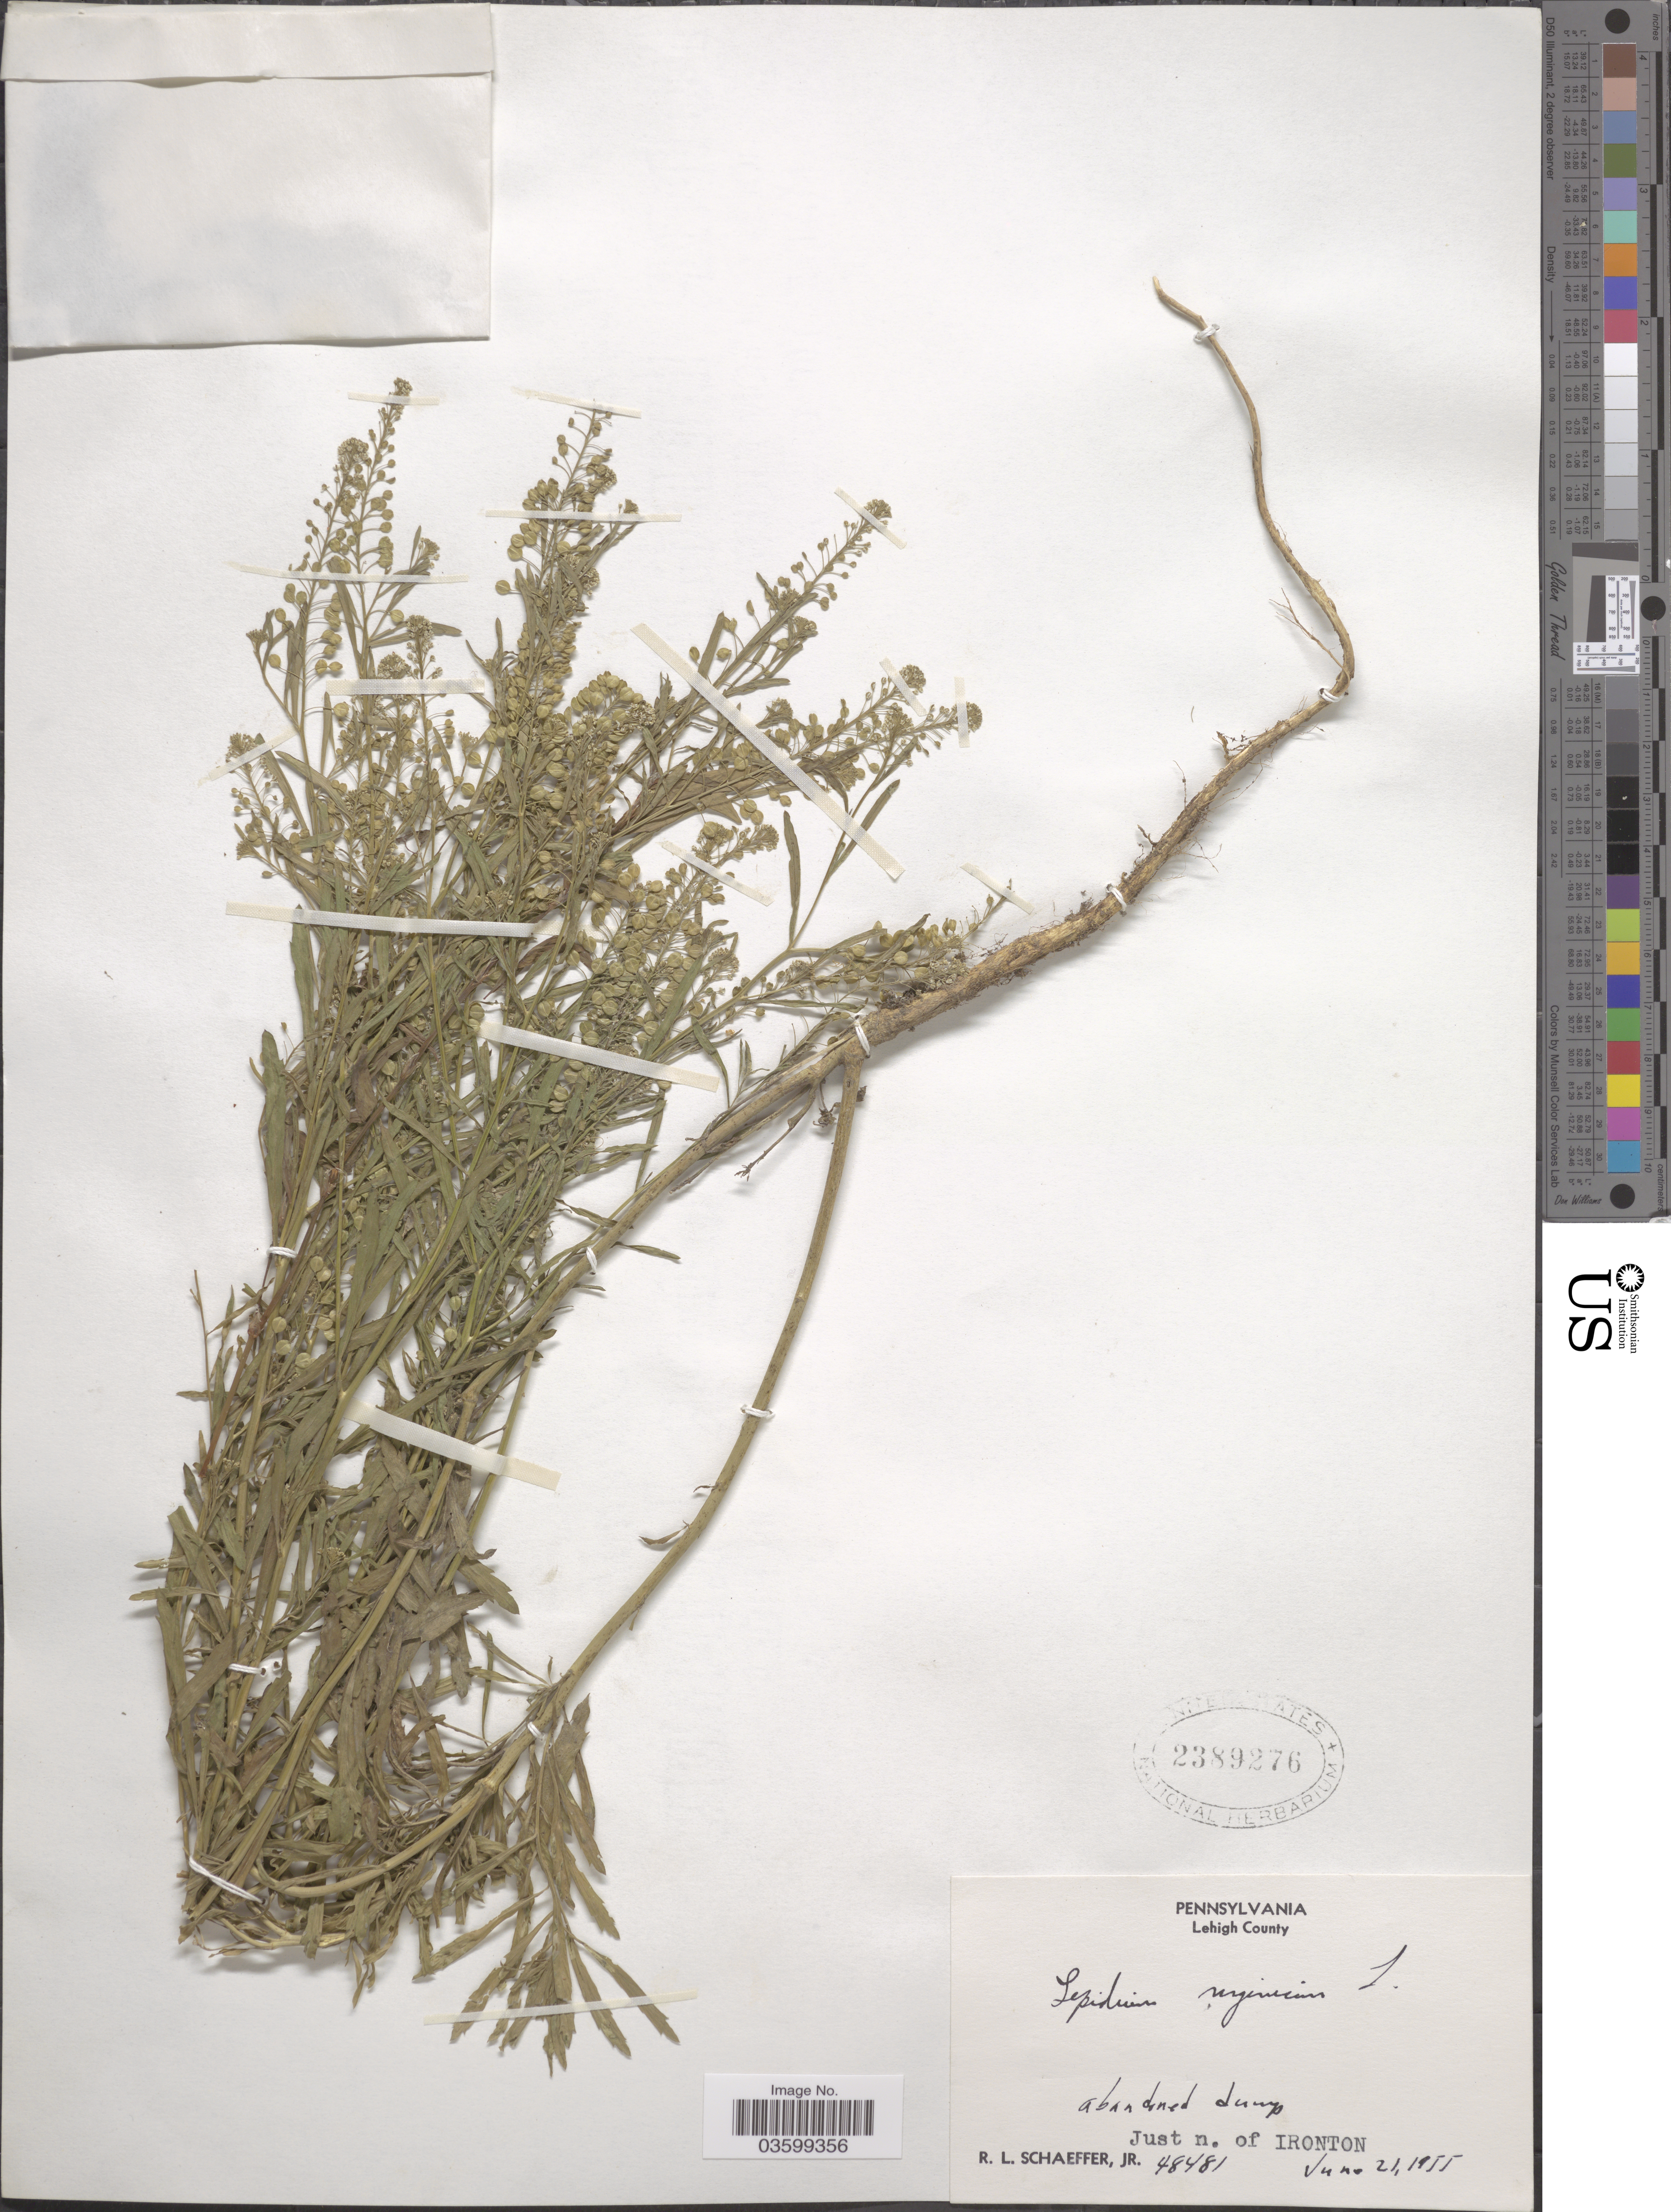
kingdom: Plantae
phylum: Tracheophyta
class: Magnoliopsida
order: Brassicales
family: Brassicaceae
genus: Lepidium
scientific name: Lepidium virginicum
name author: L.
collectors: R. L. Schaeffer Jr.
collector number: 48481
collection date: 1955-06-21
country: United States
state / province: Pennsylvania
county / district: Lehigh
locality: Lehigh County. Just N of Ironton.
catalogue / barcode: US 2389276